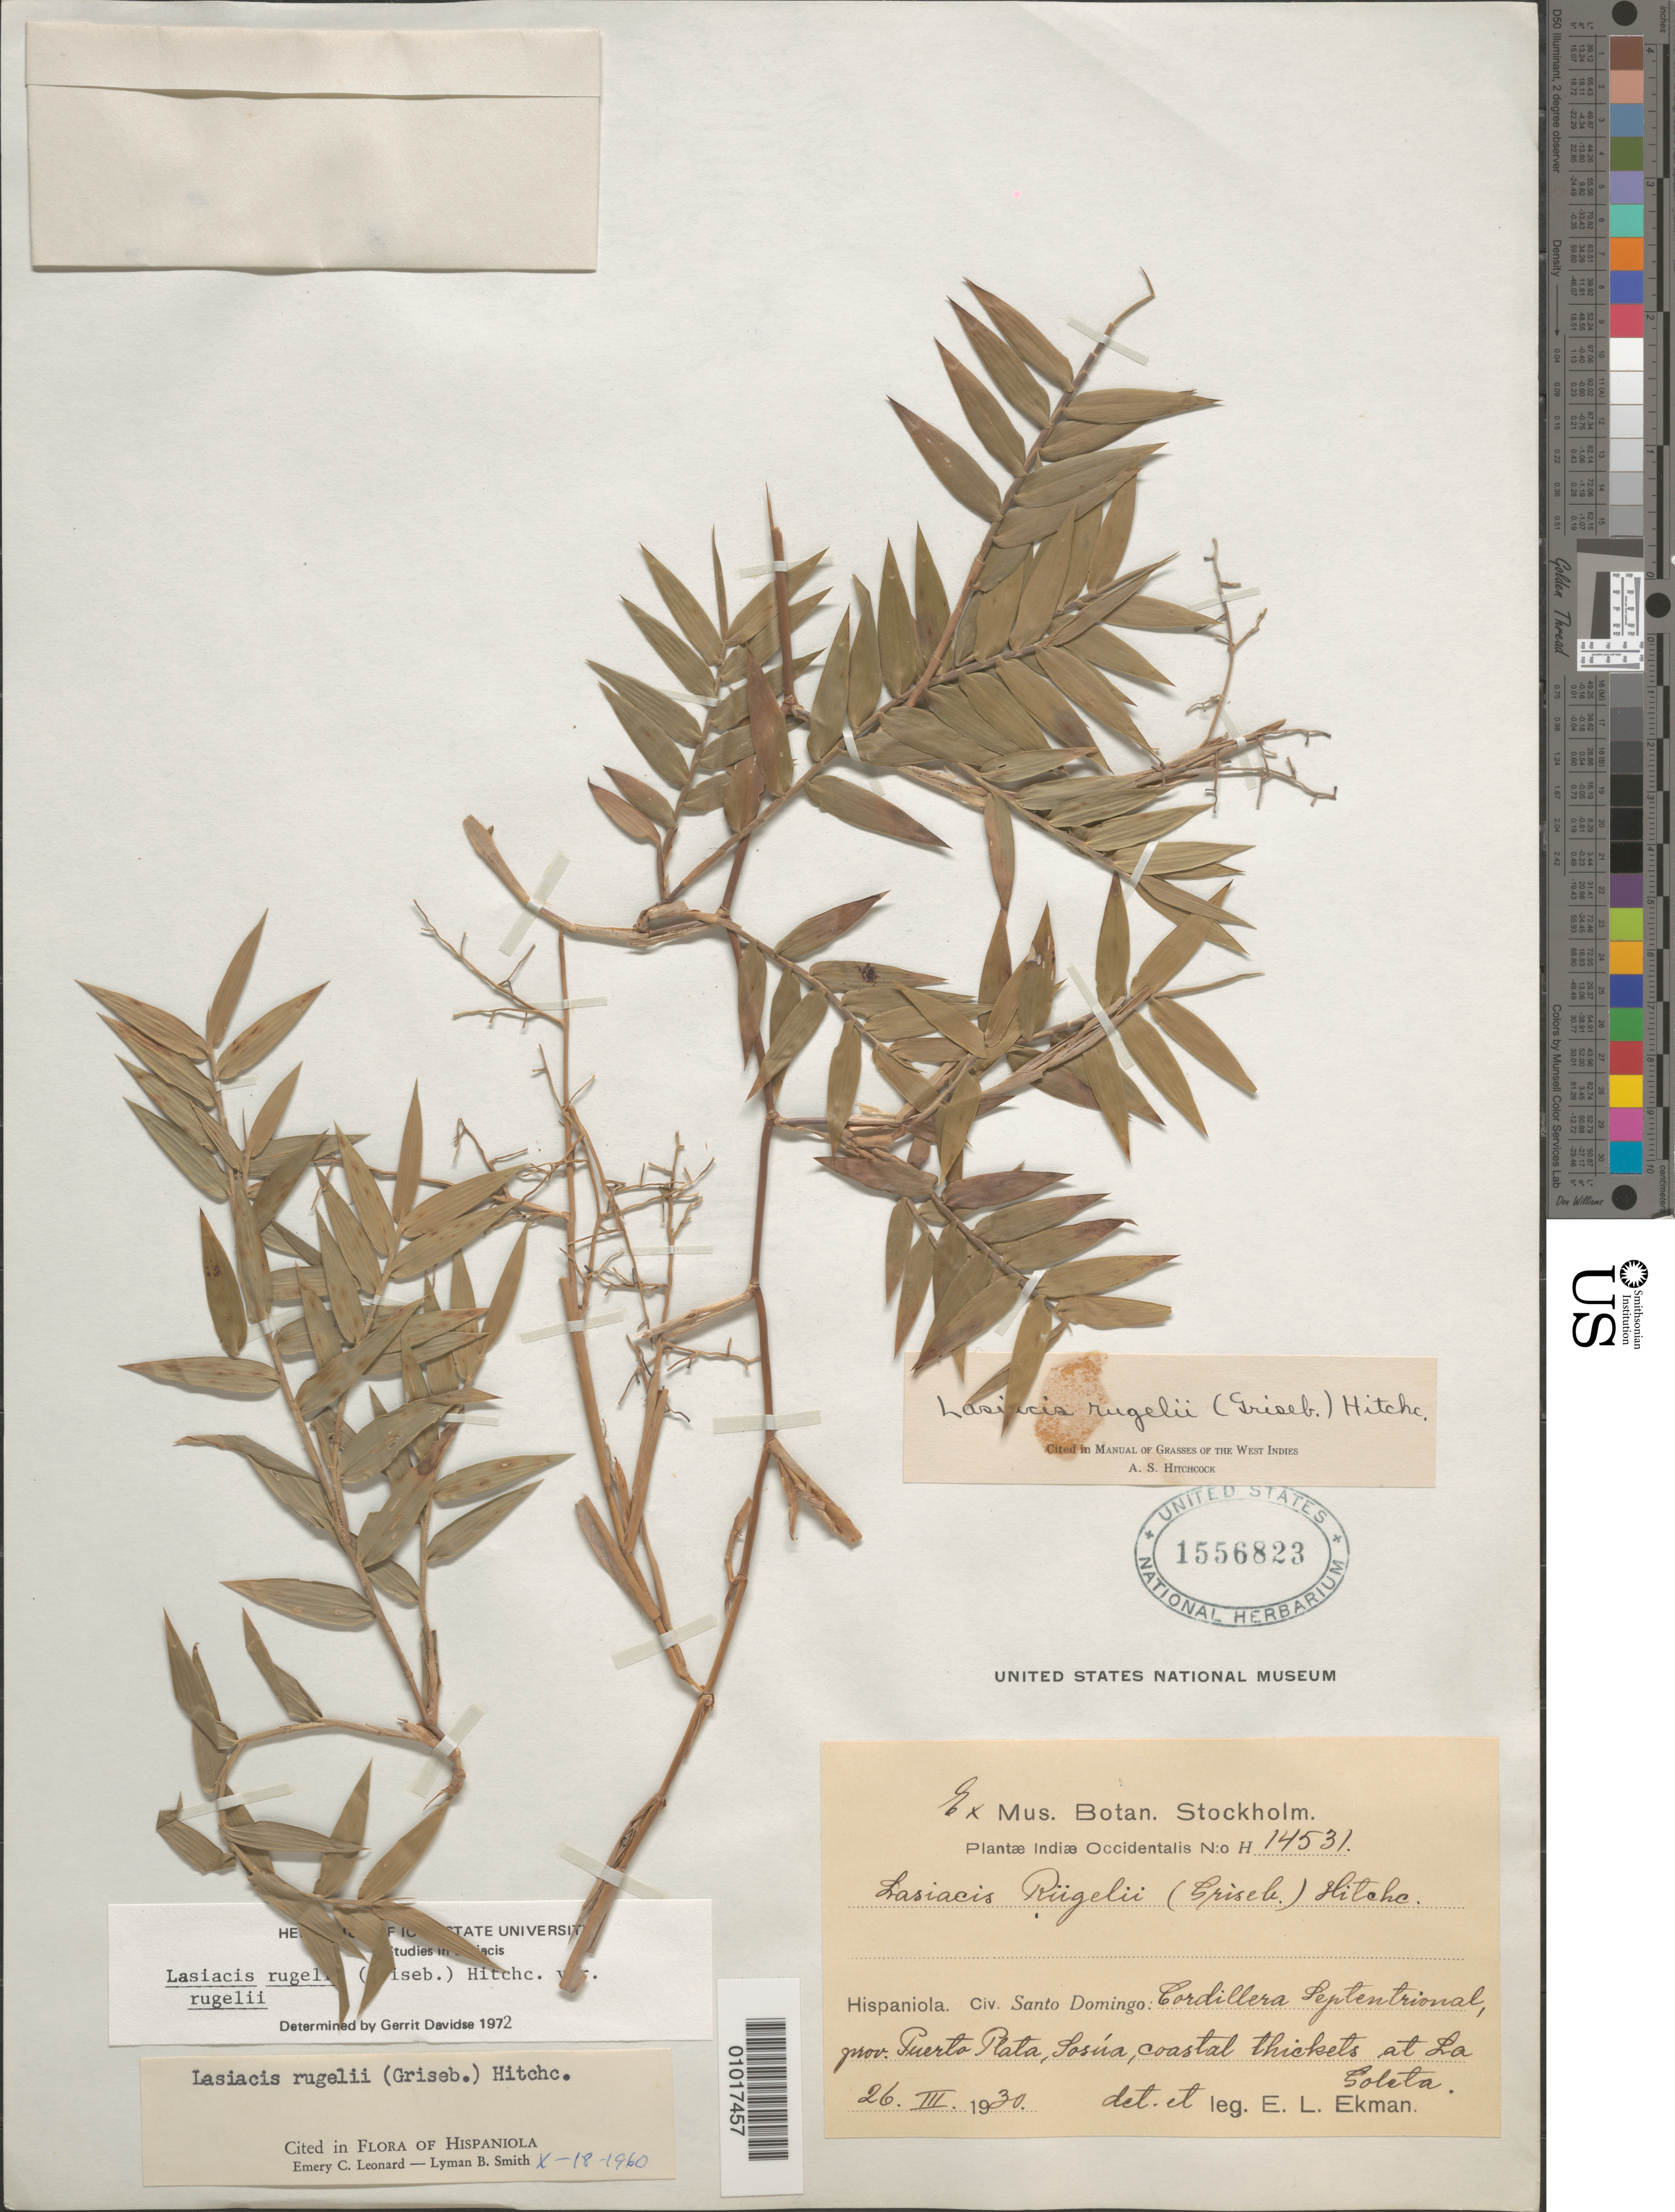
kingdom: Plantae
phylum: Tracheophyta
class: Liliopsida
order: Poales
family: Poaceae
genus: Lasiacis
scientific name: Lasiacis rugelii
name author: (Griseb.) Hitchc.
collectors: E. L. Ekman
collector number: H 14531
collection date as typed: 26 Mar 1930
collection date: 1930-03-26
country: Dominican Republic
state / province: Puerto Plata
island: Hispaniola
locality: Cordillera Septentrional,Sosua, coastal thickets at La Soleta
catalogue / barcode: US 1556823